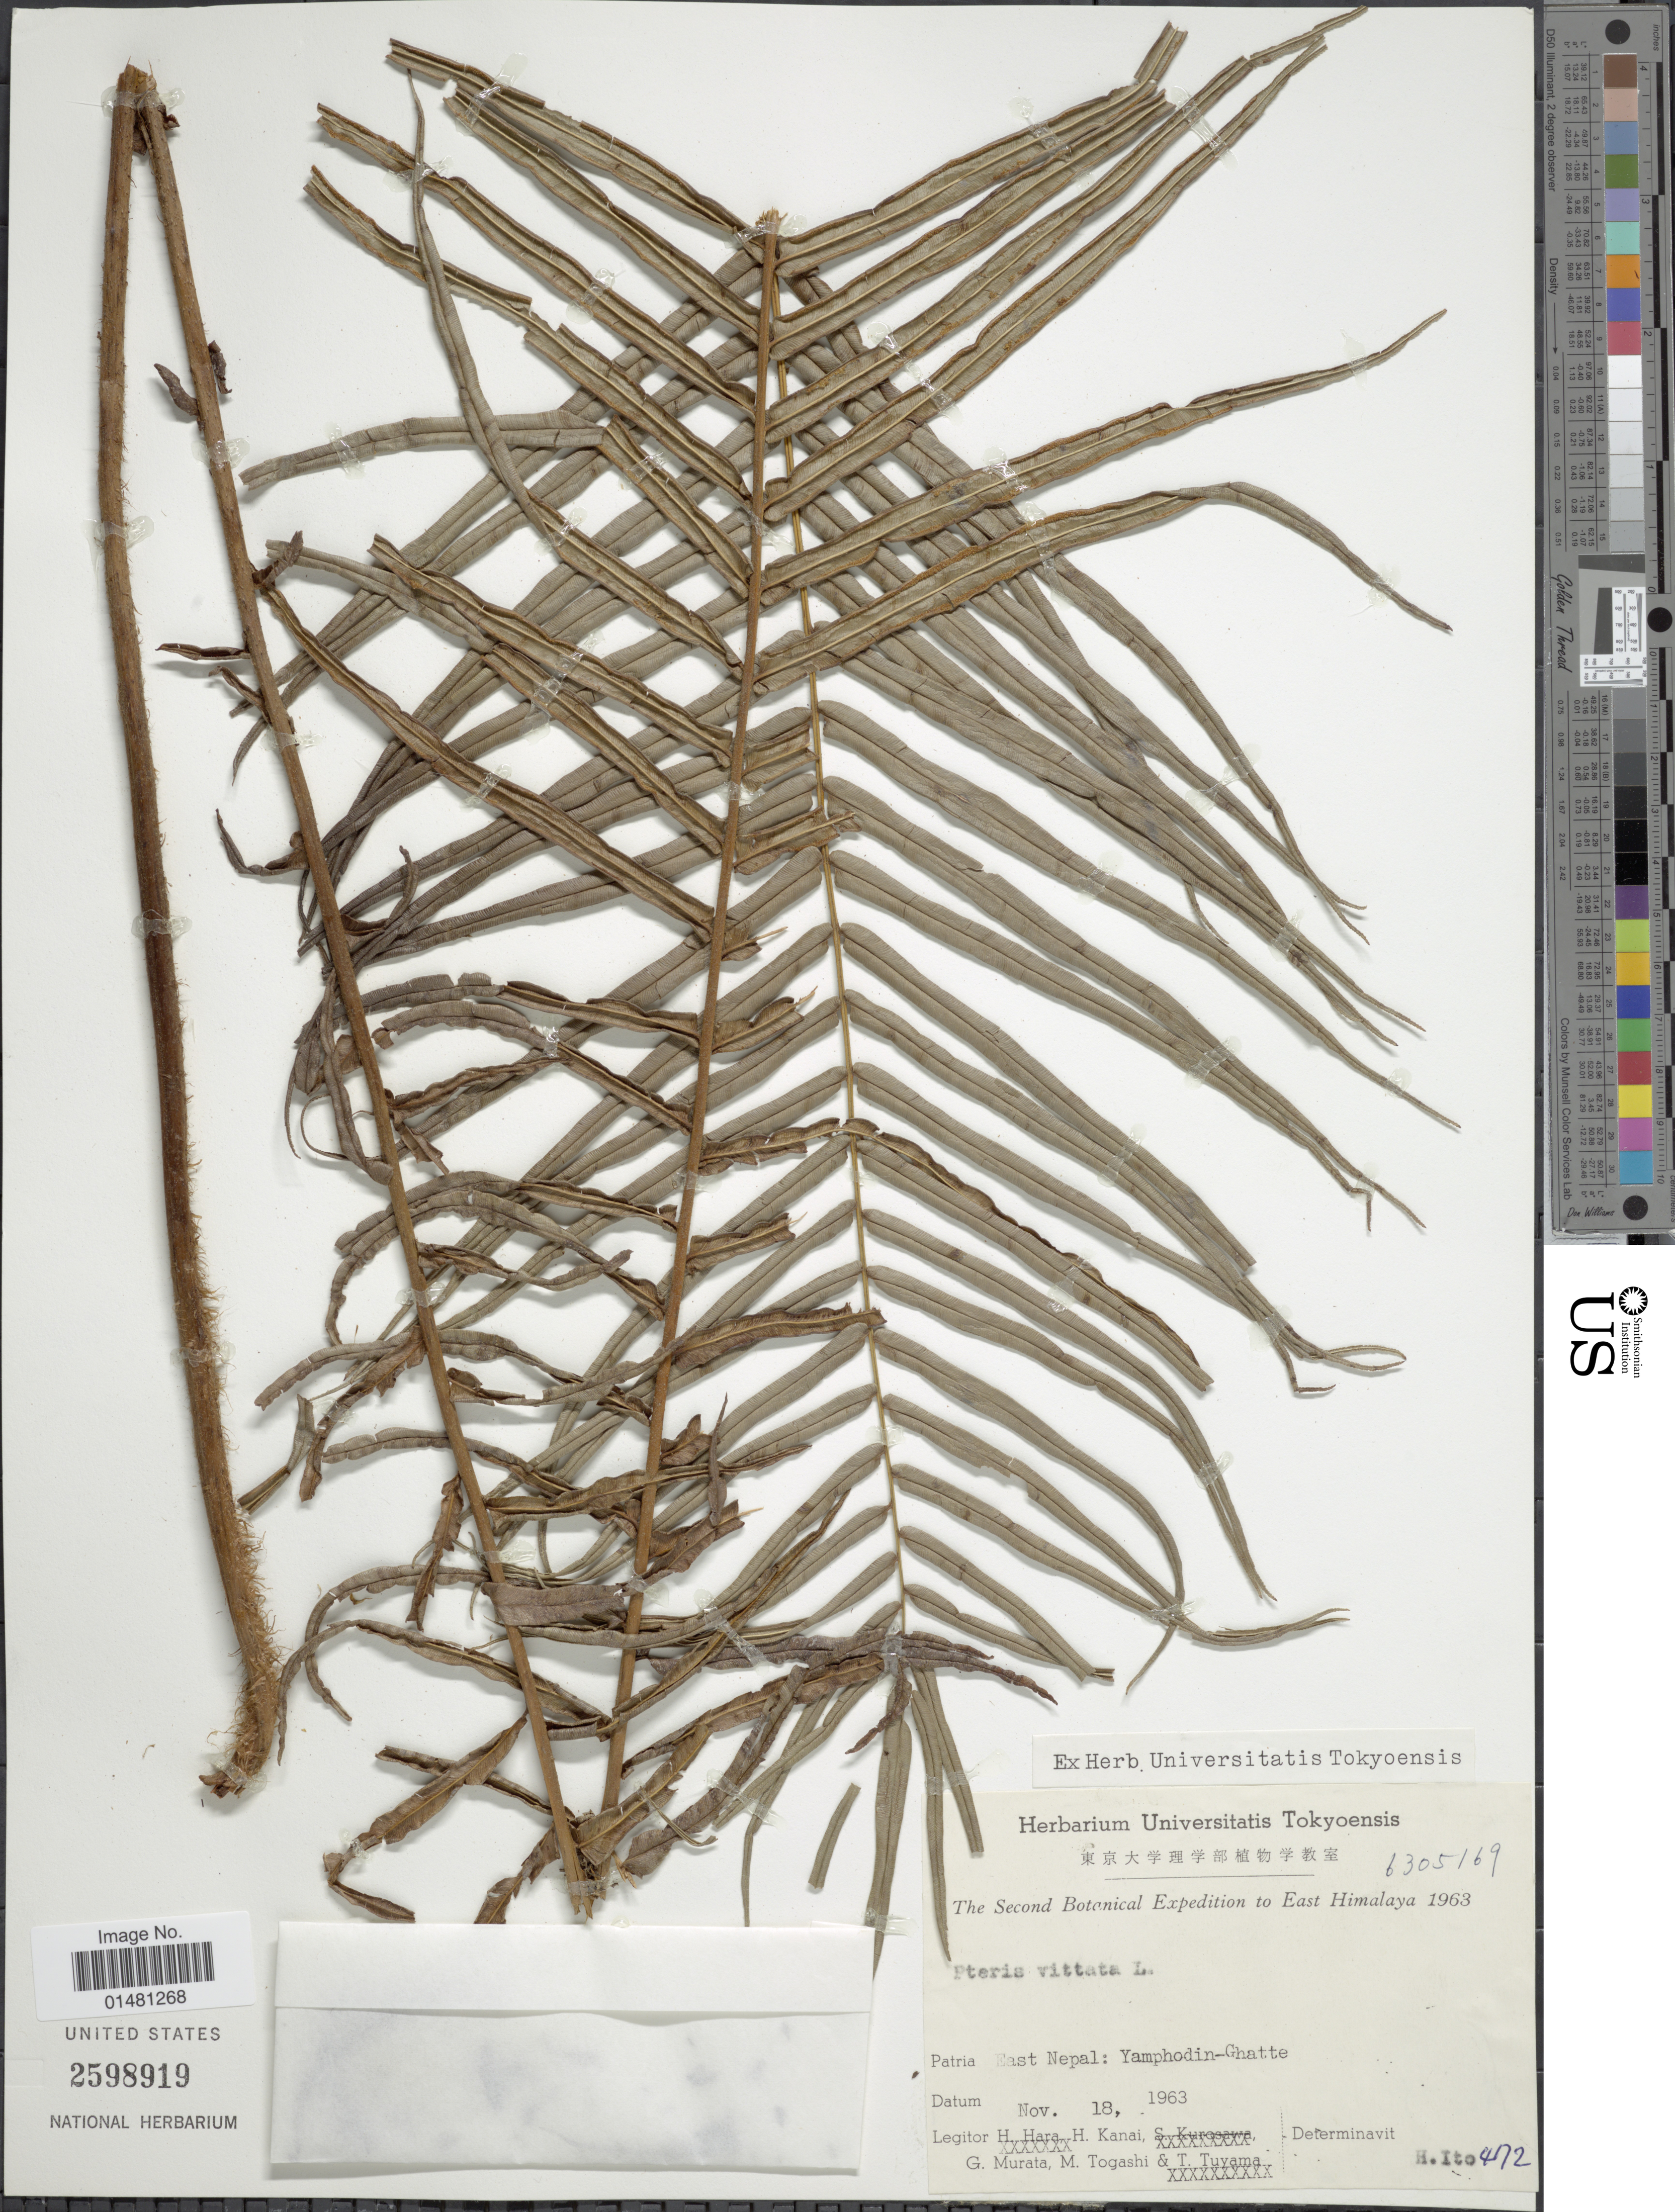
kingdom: Plantae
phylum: Tracheophyta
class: Polypodiopsida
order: Polypodiales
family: Pteridaceae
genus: Pteris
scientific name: Pteris vittata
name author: L.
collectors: H. Kanai, G. Murata, M. Togashi & T. Tuyama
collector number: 6305169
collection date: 1963-11-18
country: Nepal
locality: East Nepal: Yamphodin-Ghatte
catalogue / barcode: US 2598919